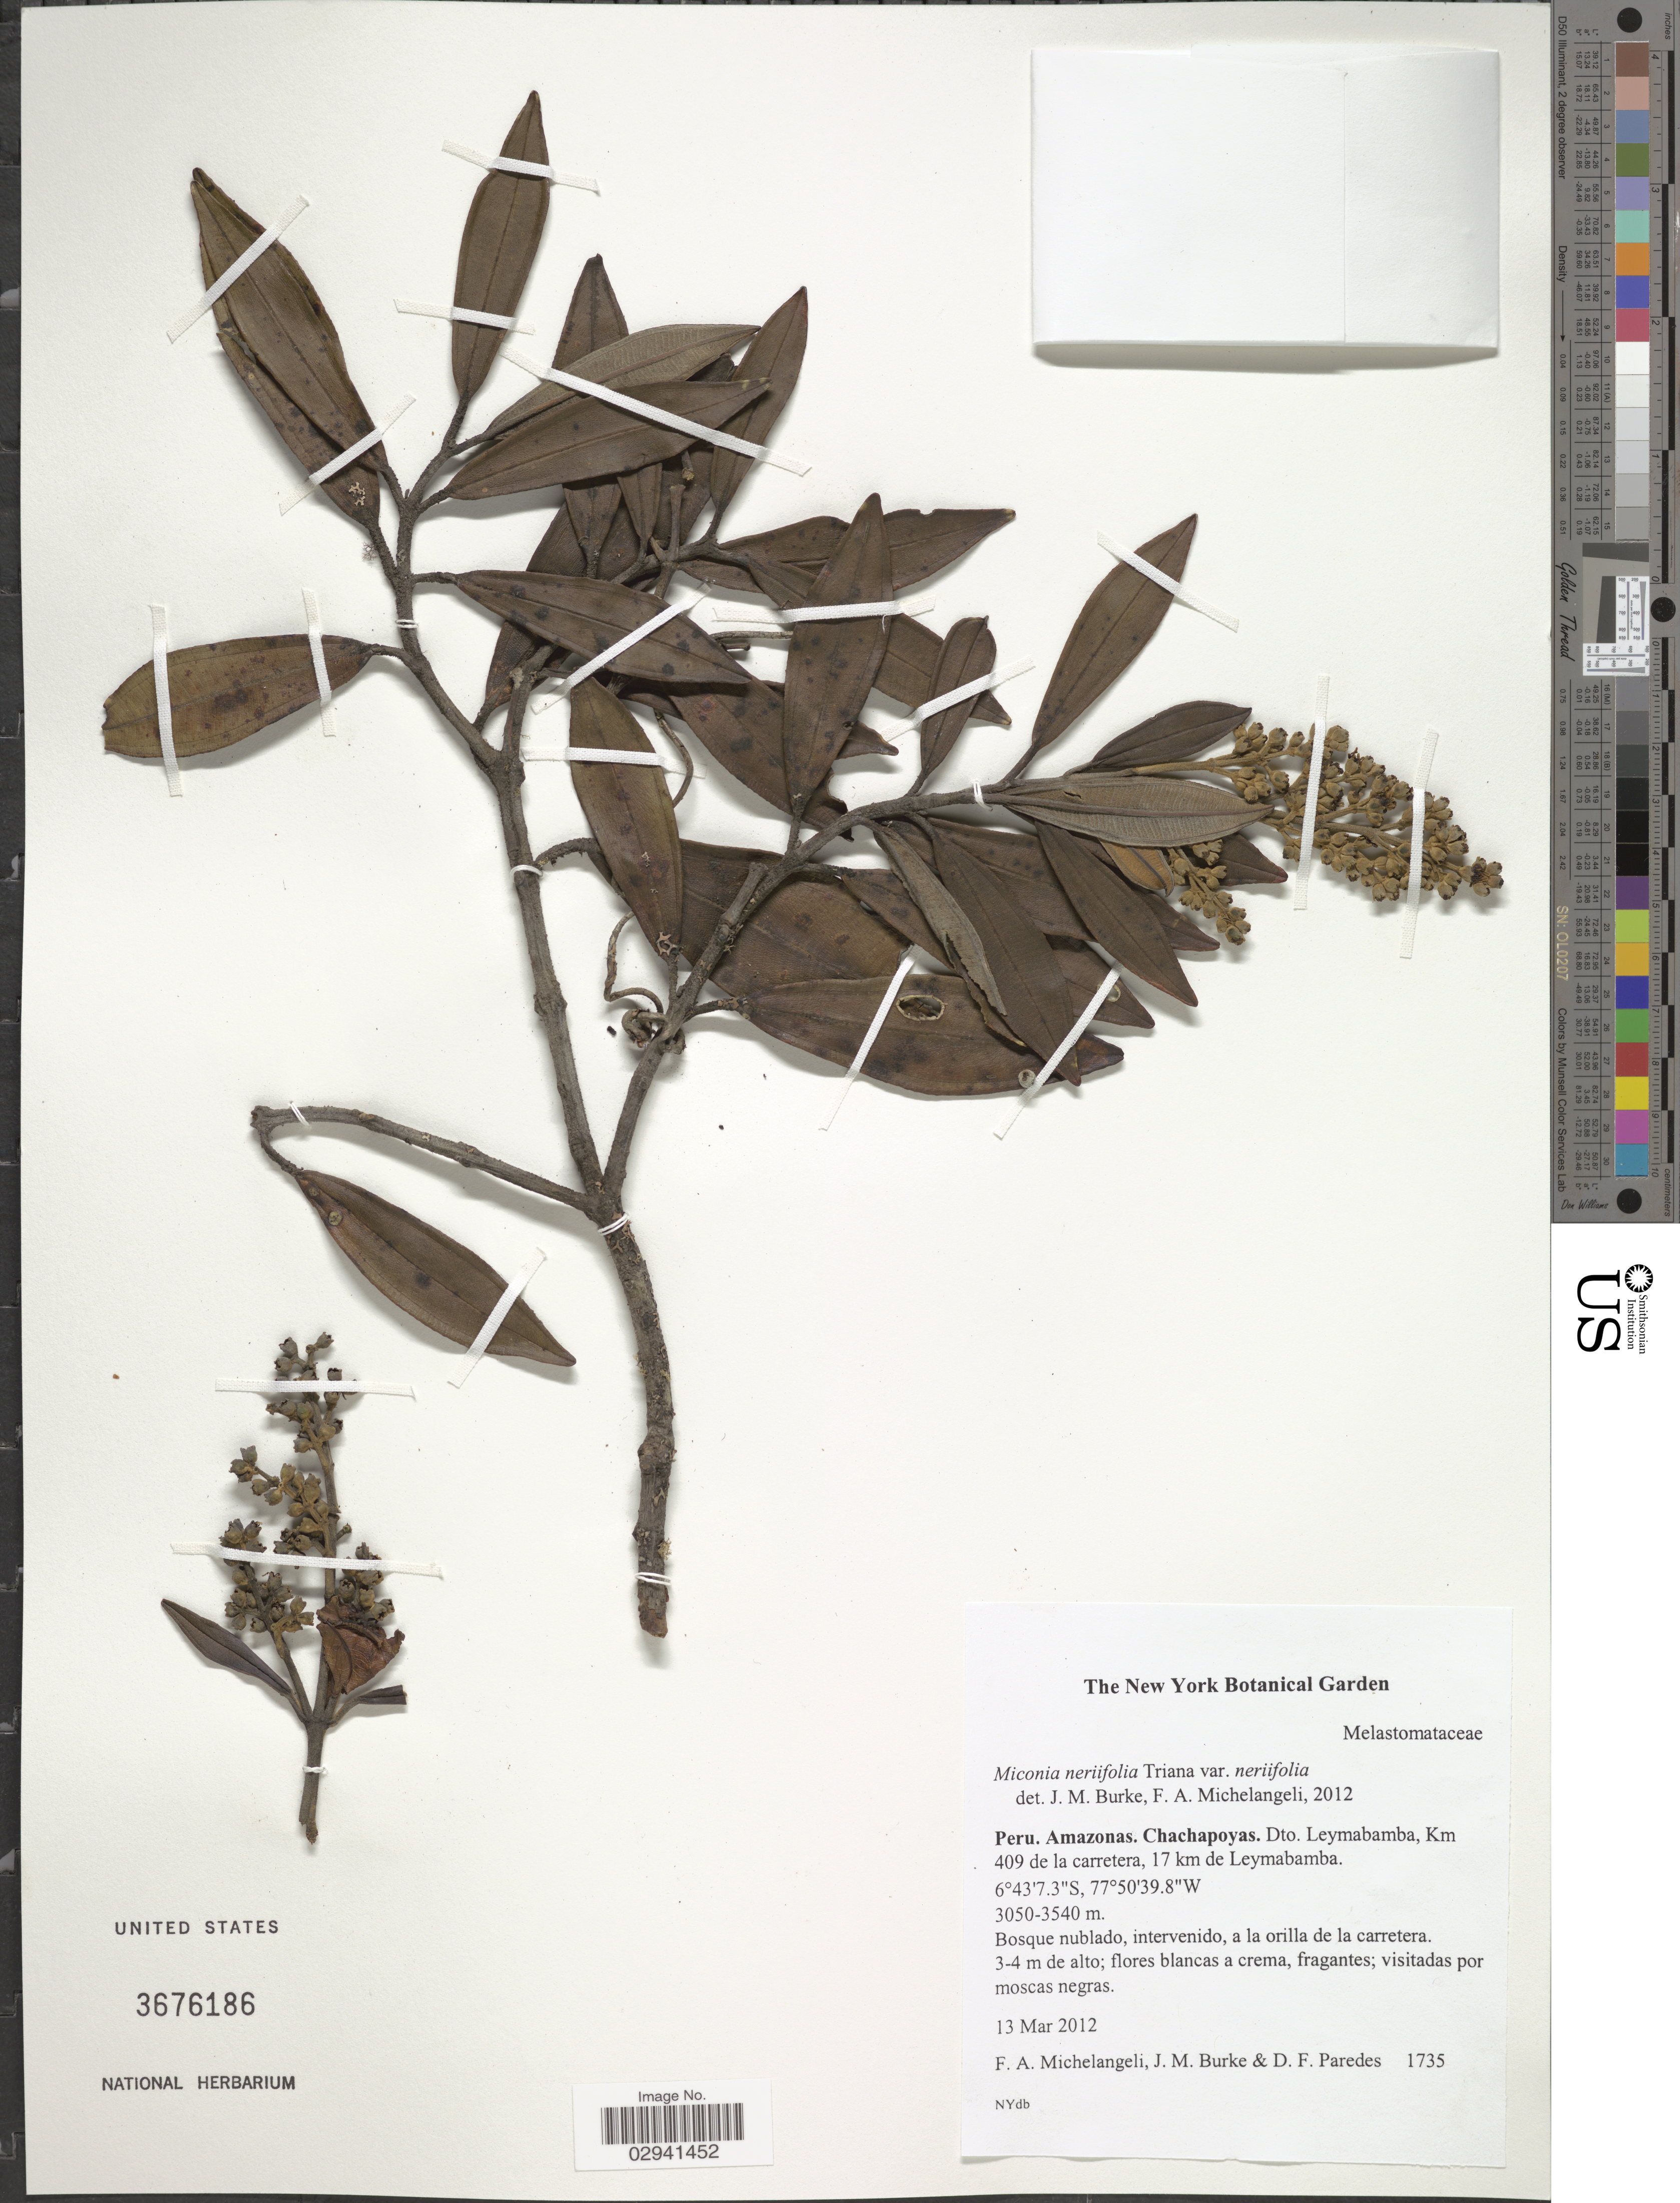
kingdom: Plantae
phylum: Tracheophyta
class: Magnoliopsida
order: Myrtales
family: Melastomataceae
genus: Miconia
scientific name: Miconia neriifolia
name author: Triana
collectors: F. A. Michelangeli, Jac. M. Burke & D. Paredes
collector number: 1735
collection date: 2012-03-13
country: Peru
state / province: Amazonas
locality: Chachapoyas, Dto. Leymabamba, Km 409 de la carretera, 17 km de Leymabamba.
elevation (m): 3050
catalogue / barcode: US 3676186